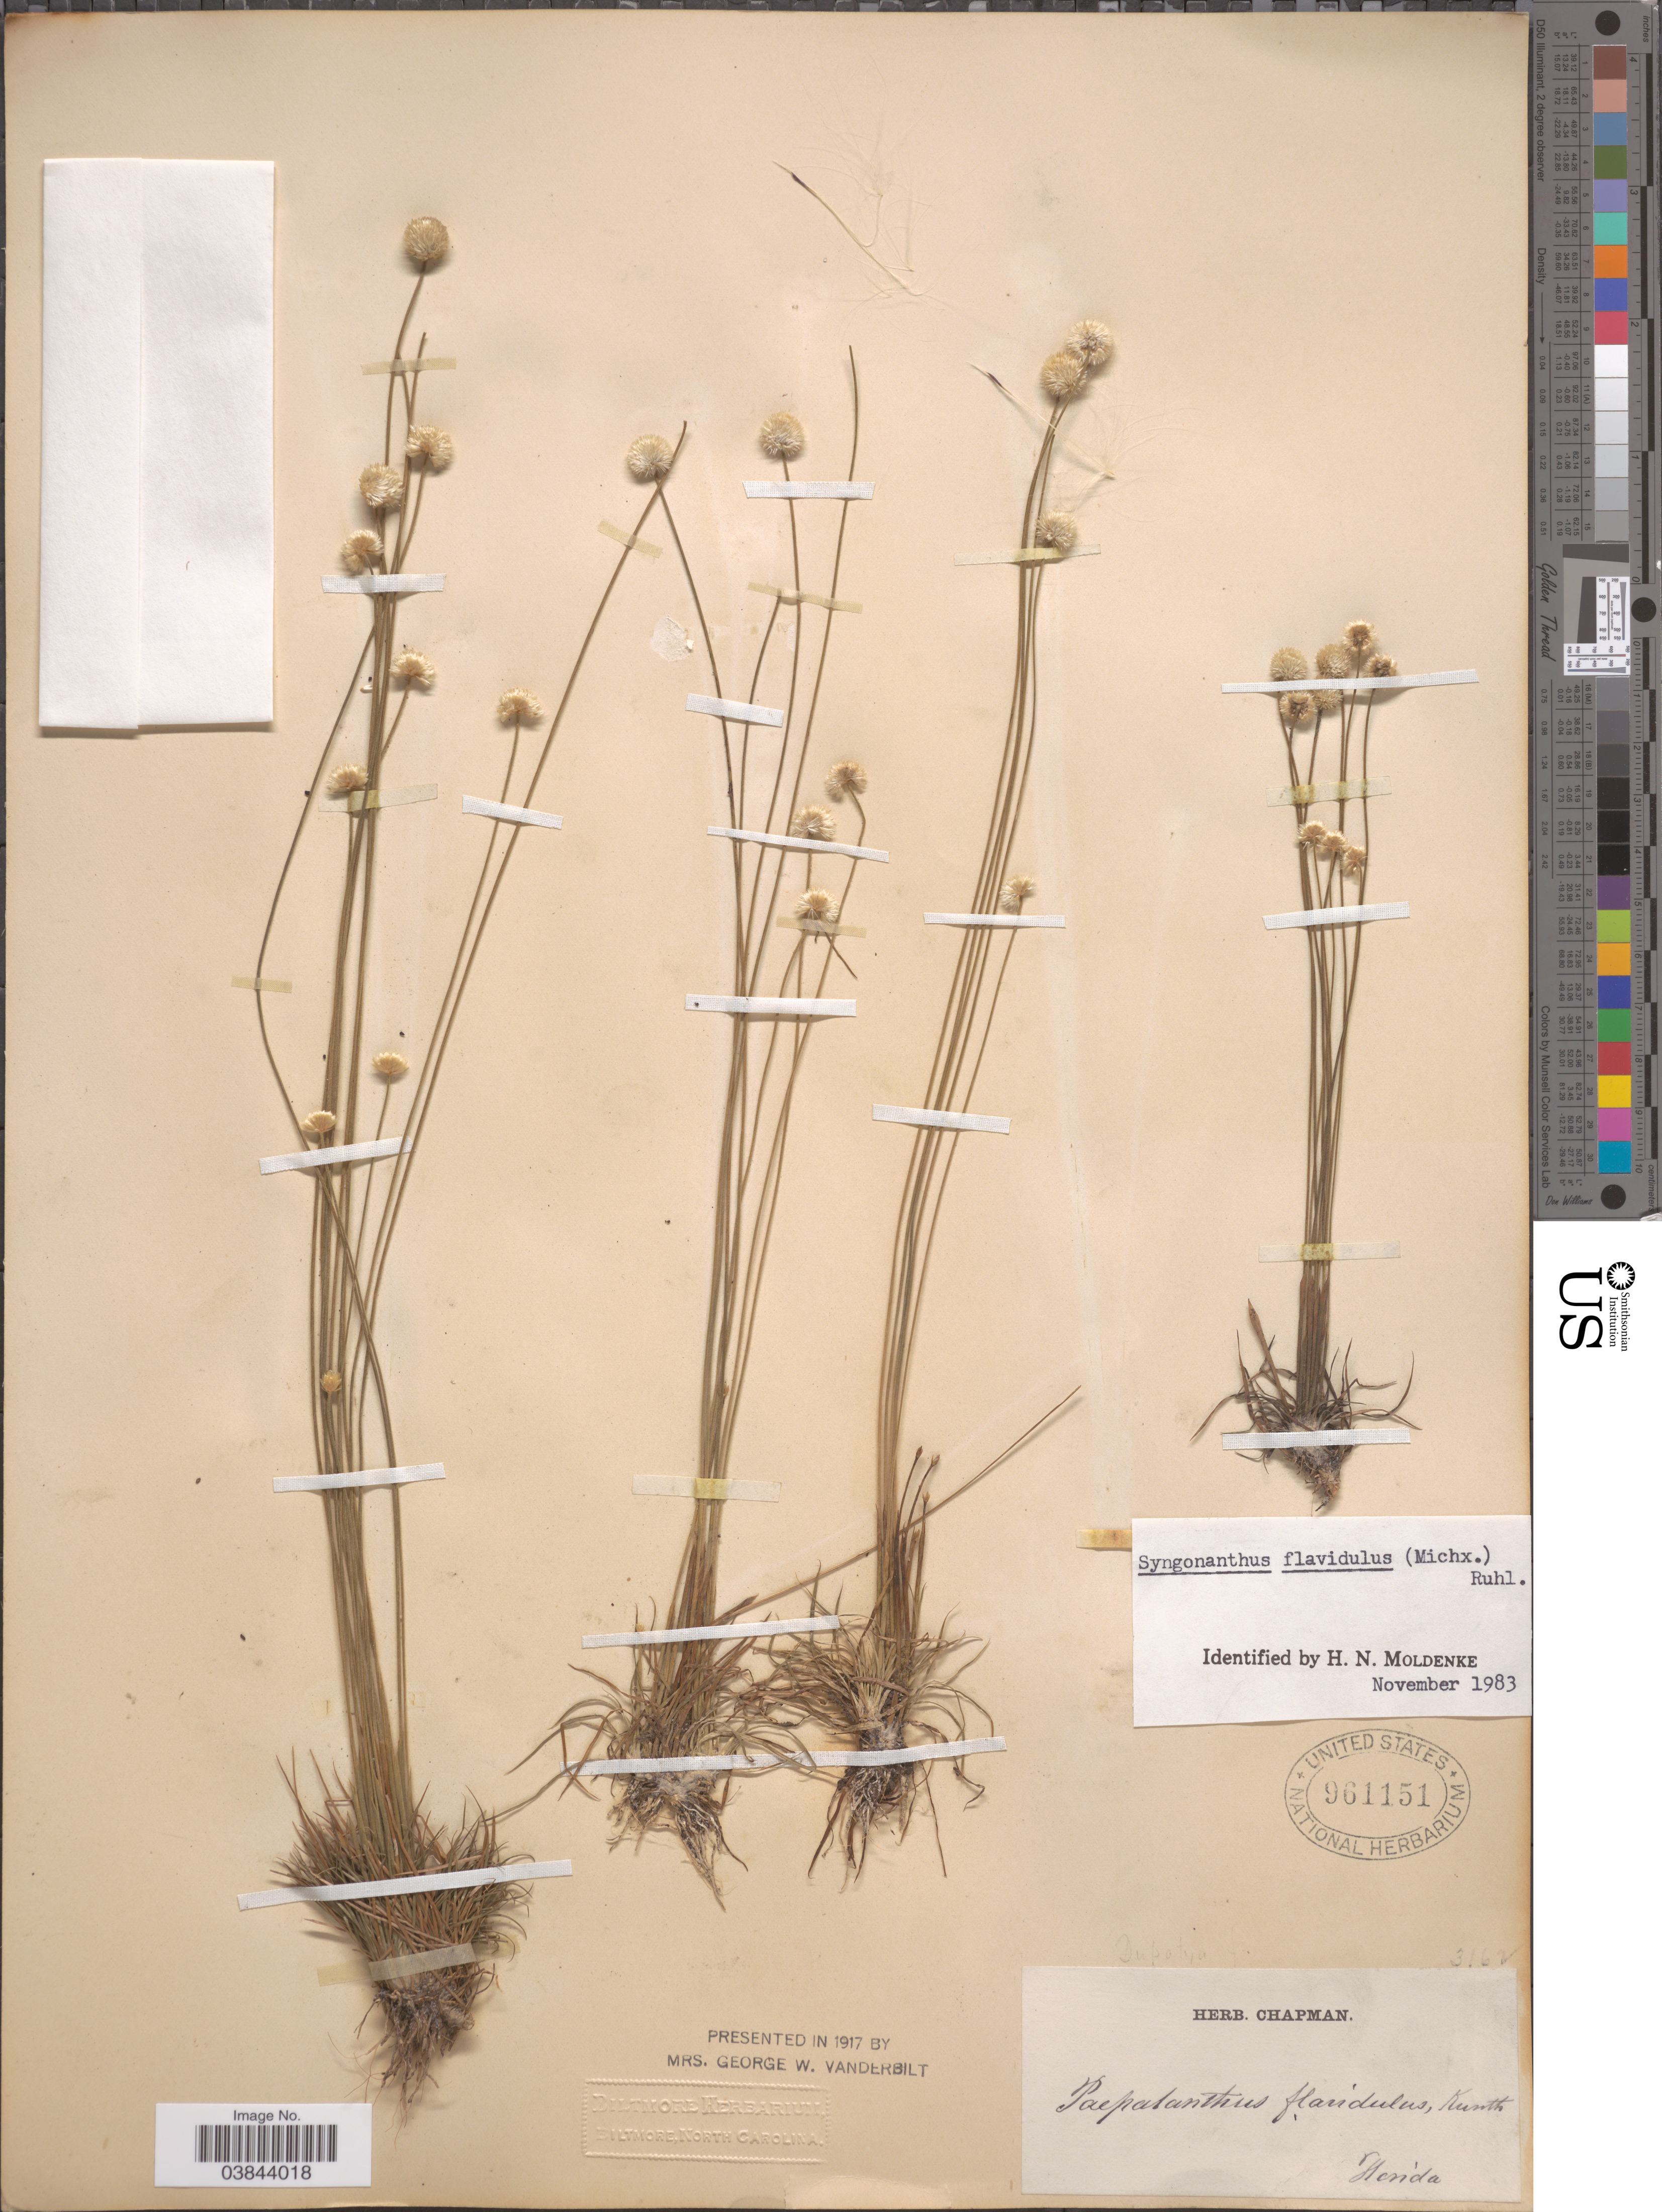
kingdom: Plantae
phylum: Tracheophyta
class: Liliopsida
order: Poales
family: Eriocaulaceae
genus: Syngonanthus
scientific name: Syngonanthus flavidulus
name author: (Michx.) Ruhland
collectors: ex herb. Chapman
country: United States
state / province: Florida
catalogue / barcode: US 961151